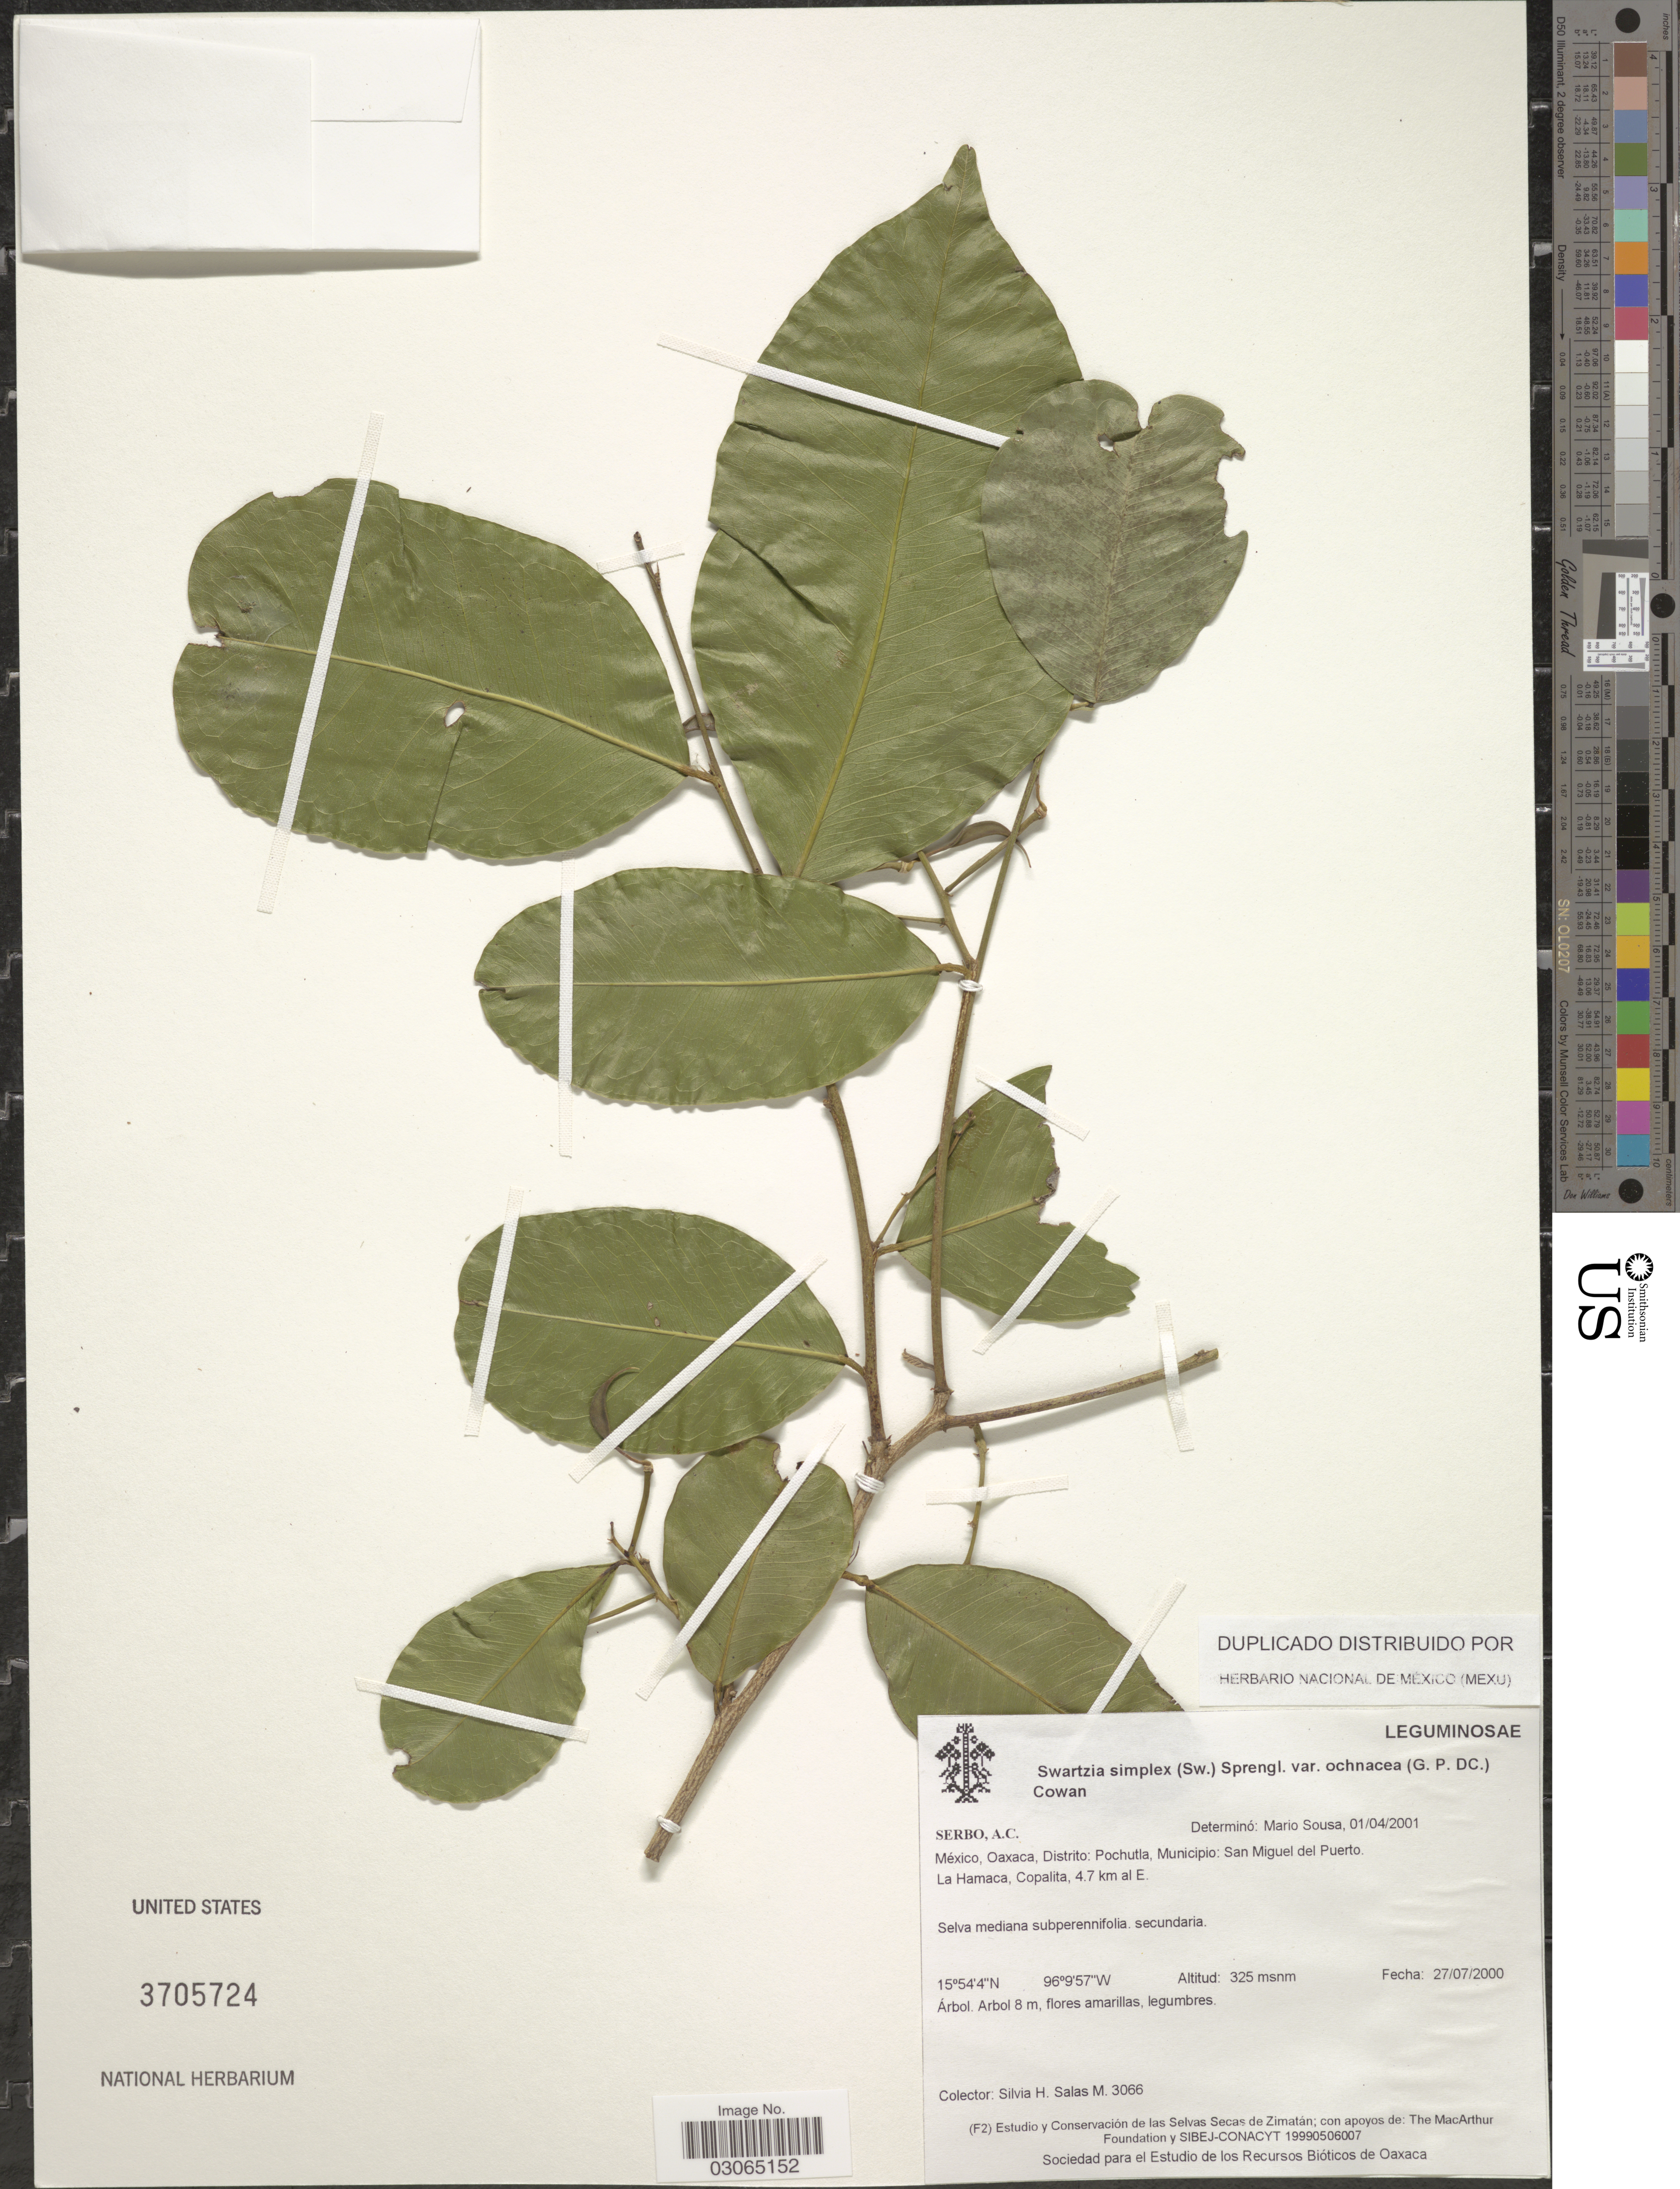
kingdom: Plantae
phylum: Tracheophyta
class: Magnoliopsida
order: Fabales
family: Fabaceae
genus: Swartzia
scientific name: Swartzia simplex var. ochnacea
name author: (DC.) R.S. Cowan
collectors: S. Salas M.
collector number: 3066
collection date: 2000-07-27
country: Mexico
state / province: Oaxaca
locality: Distrito: Pochutla, Municipio: San Miguel del Puerto. La Hamaca, Copalita, 4.7 km al E.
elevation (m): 325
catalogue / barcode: US 3705724